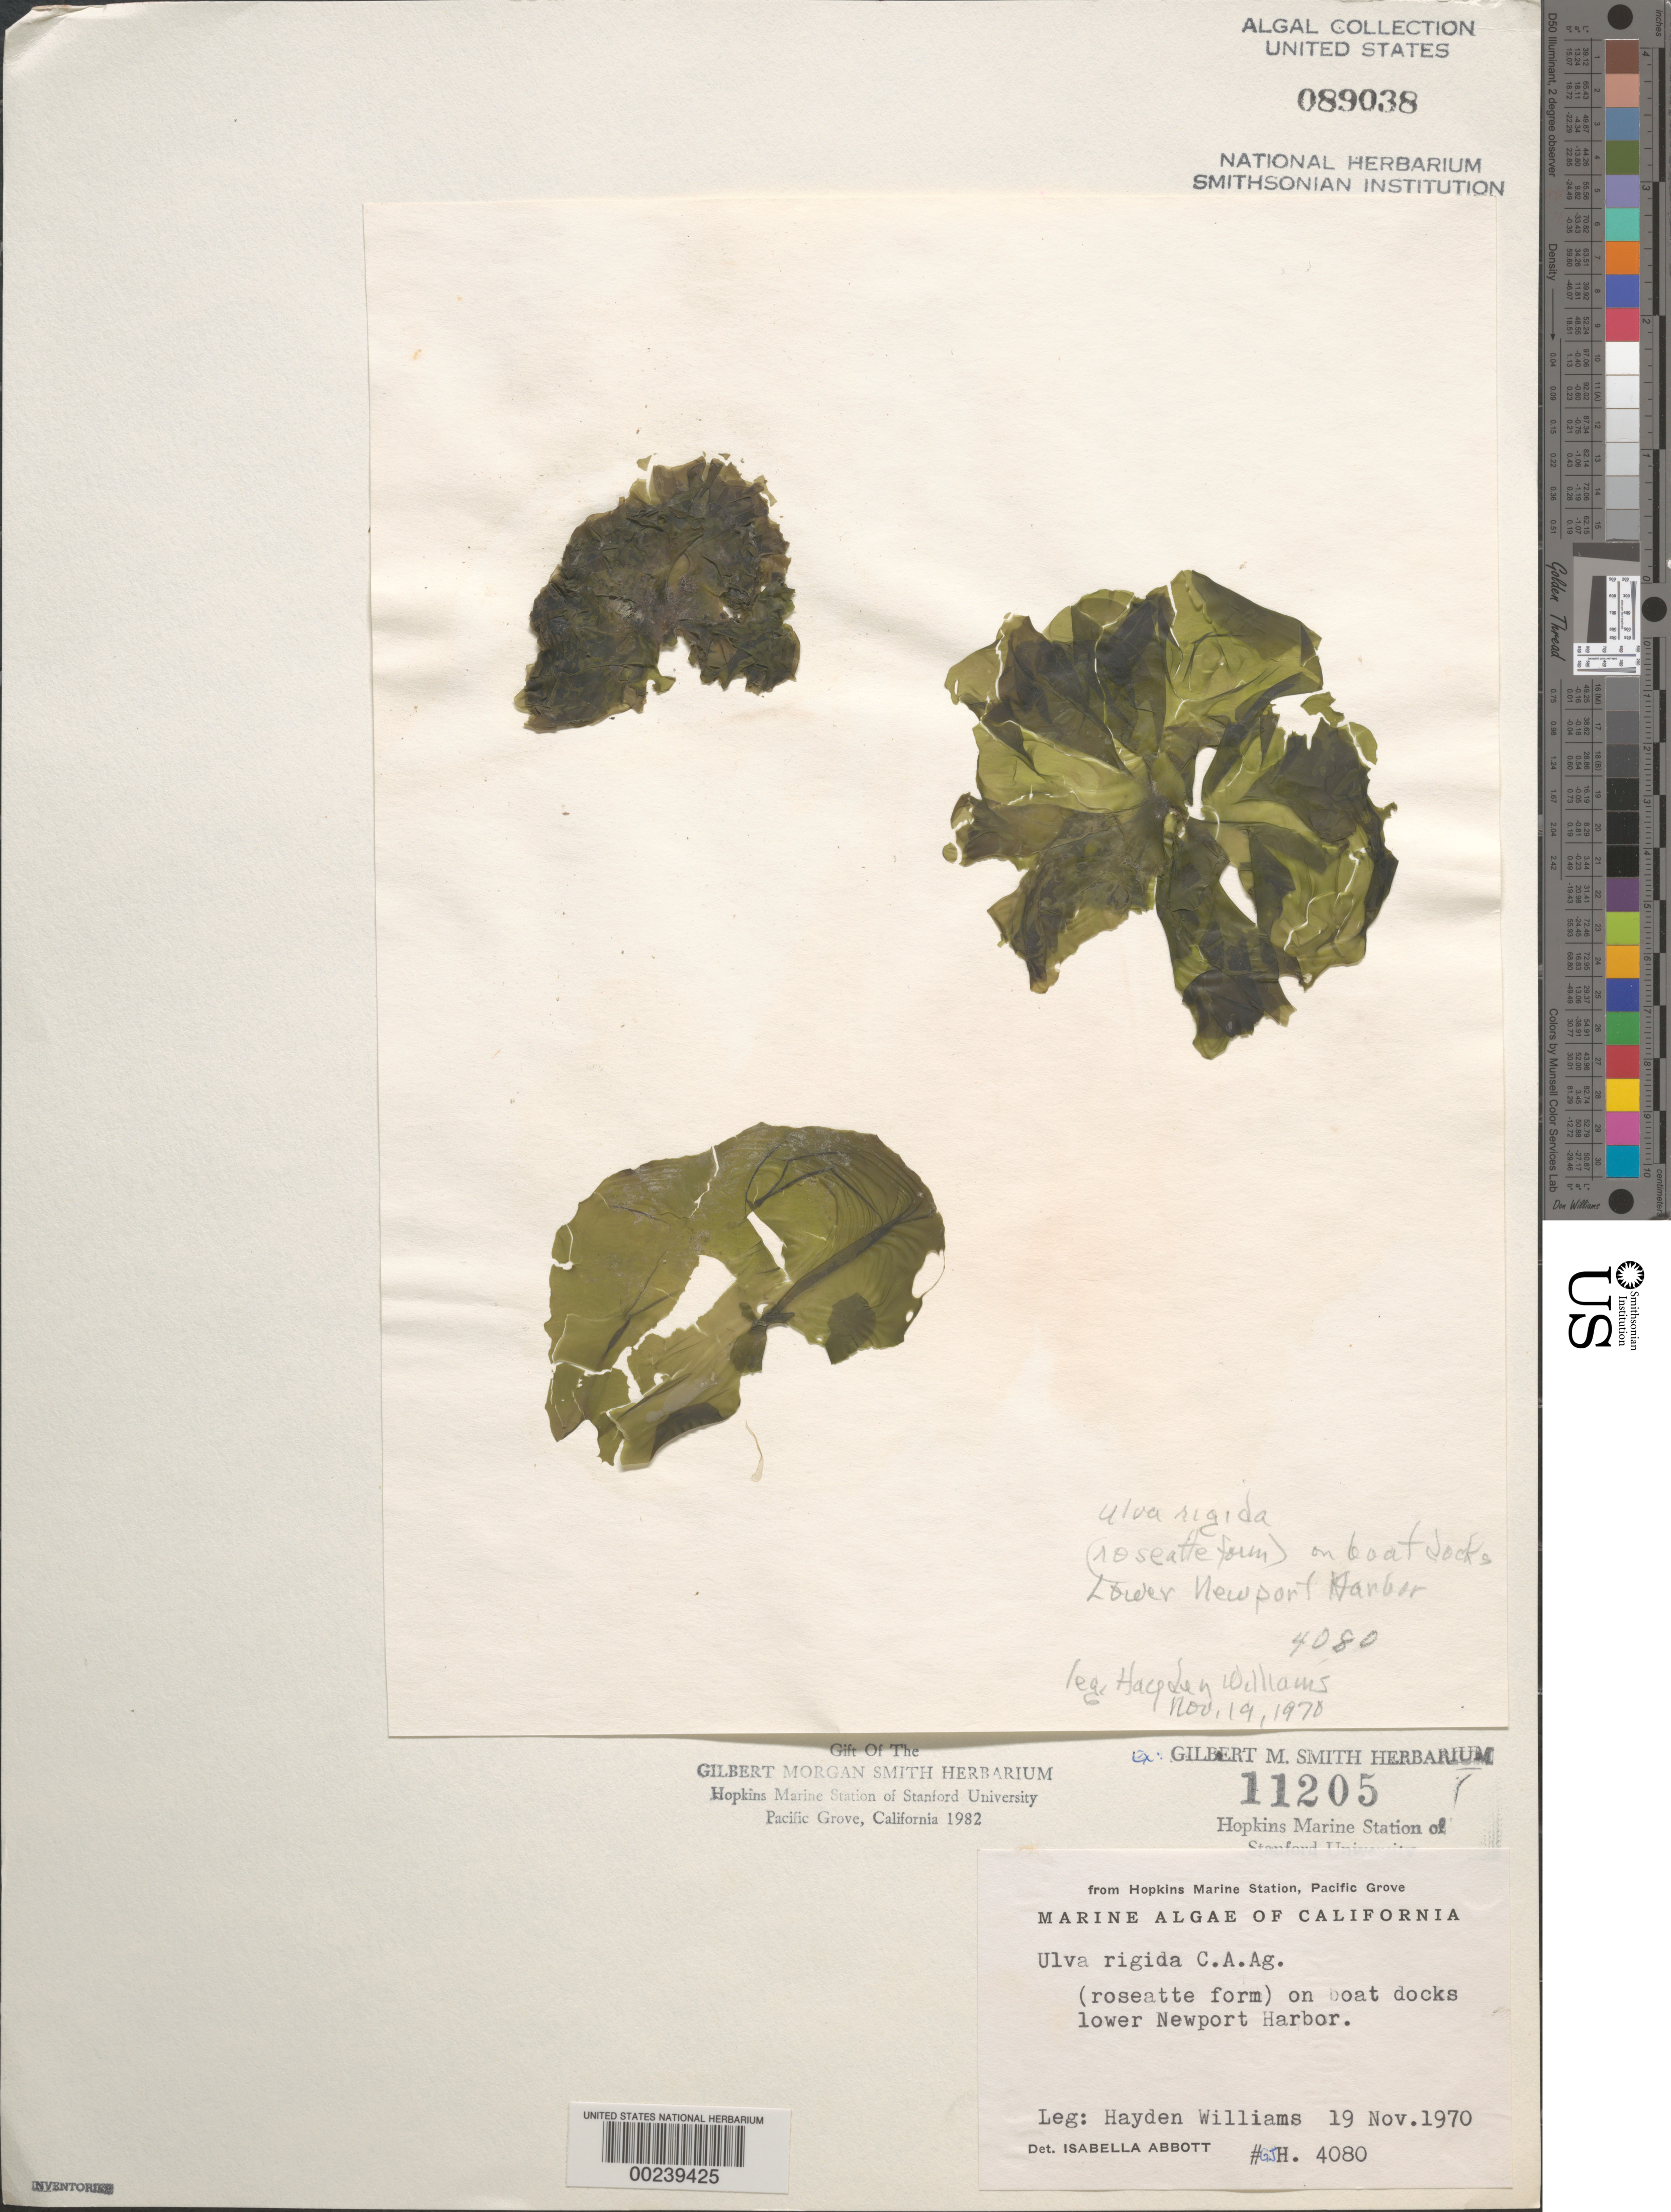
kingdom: Plantae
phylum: Chlorophyta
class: Ulvophyceae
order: Ulvales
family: Ulvaceae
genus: Ulva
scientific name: Ulva rigida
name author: C. Agardh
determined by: Abbott, Isabella A.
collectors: H. R. Williams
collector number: GJH 4080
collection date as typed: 19 Nov 1970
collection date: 1970-11-19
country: United States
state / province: California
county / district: Orange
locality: Lower Newport Harbor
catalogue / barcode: US 89038